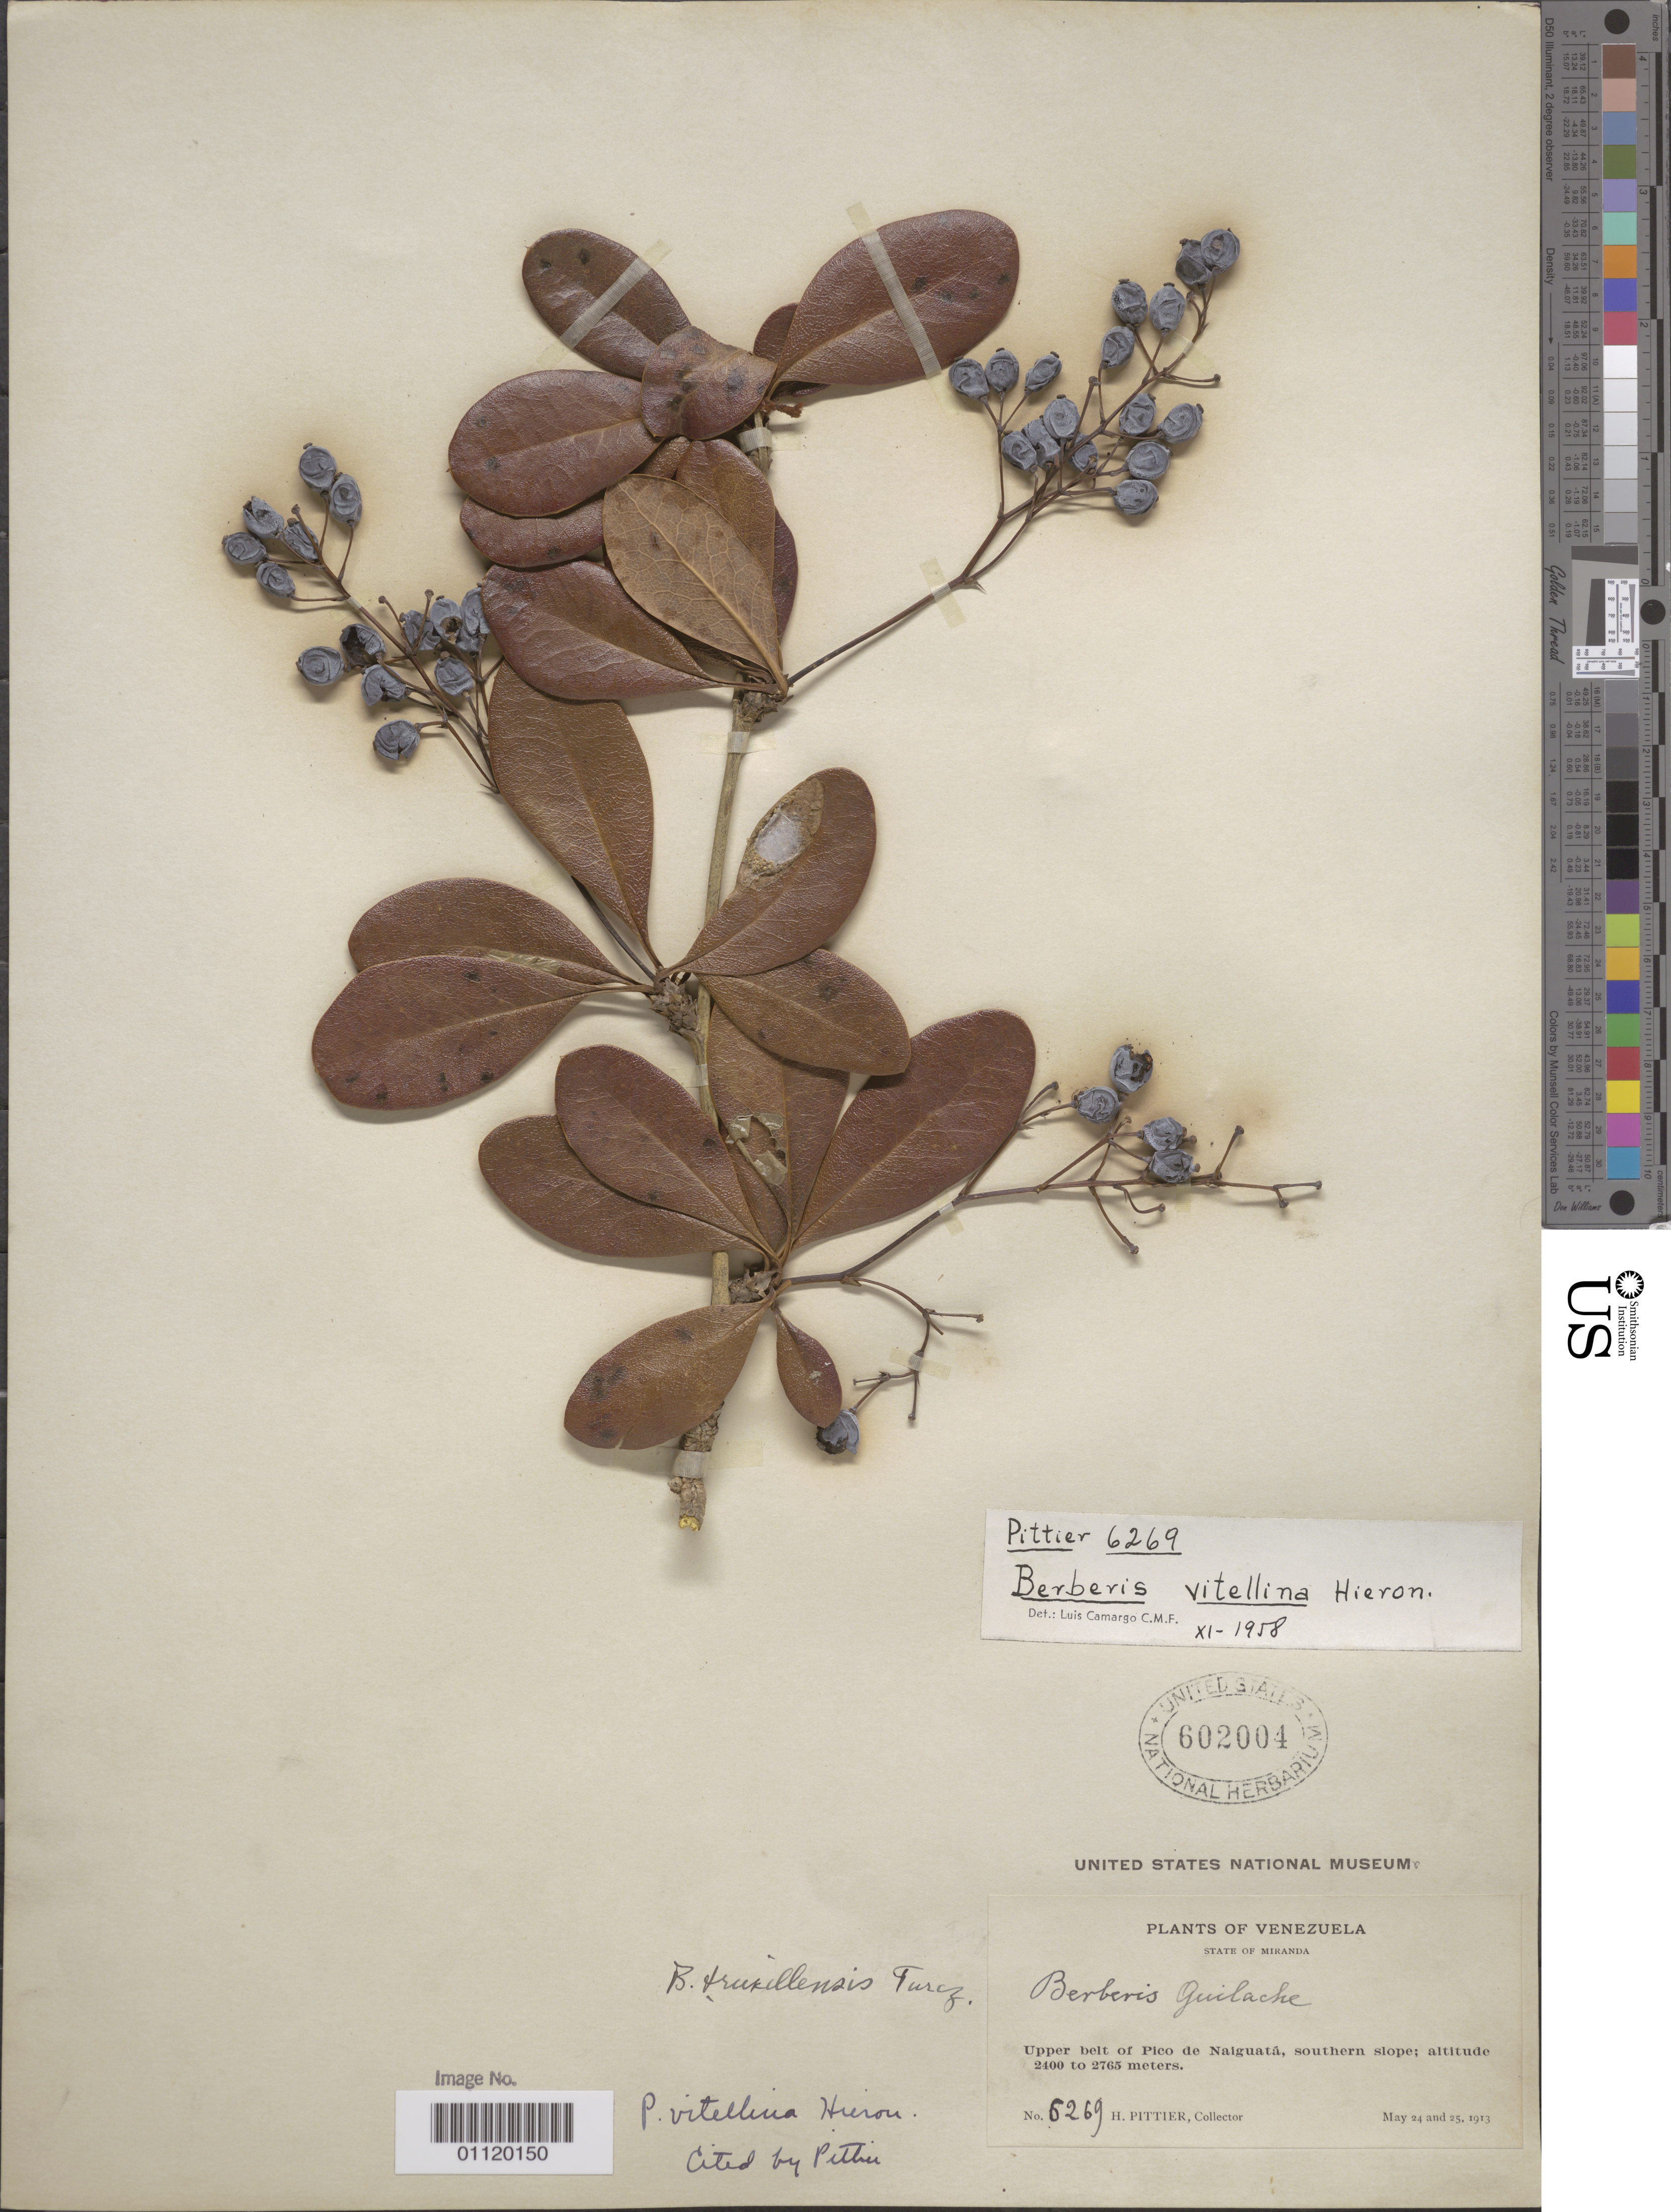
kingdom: Plantae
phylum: Tracheophyta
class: Magnoliopsida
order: Ranunculales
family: Berberidaceae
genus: Berberis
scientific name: Berberis vitellina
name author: Hieron.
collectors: H. F. Pittier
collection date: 1913-05-24/1913-05-25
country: Venezuela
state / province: Miranda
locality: Upper belt of Pico de Naiguatá, southern slope.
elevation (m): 2400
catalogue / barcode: US 602004